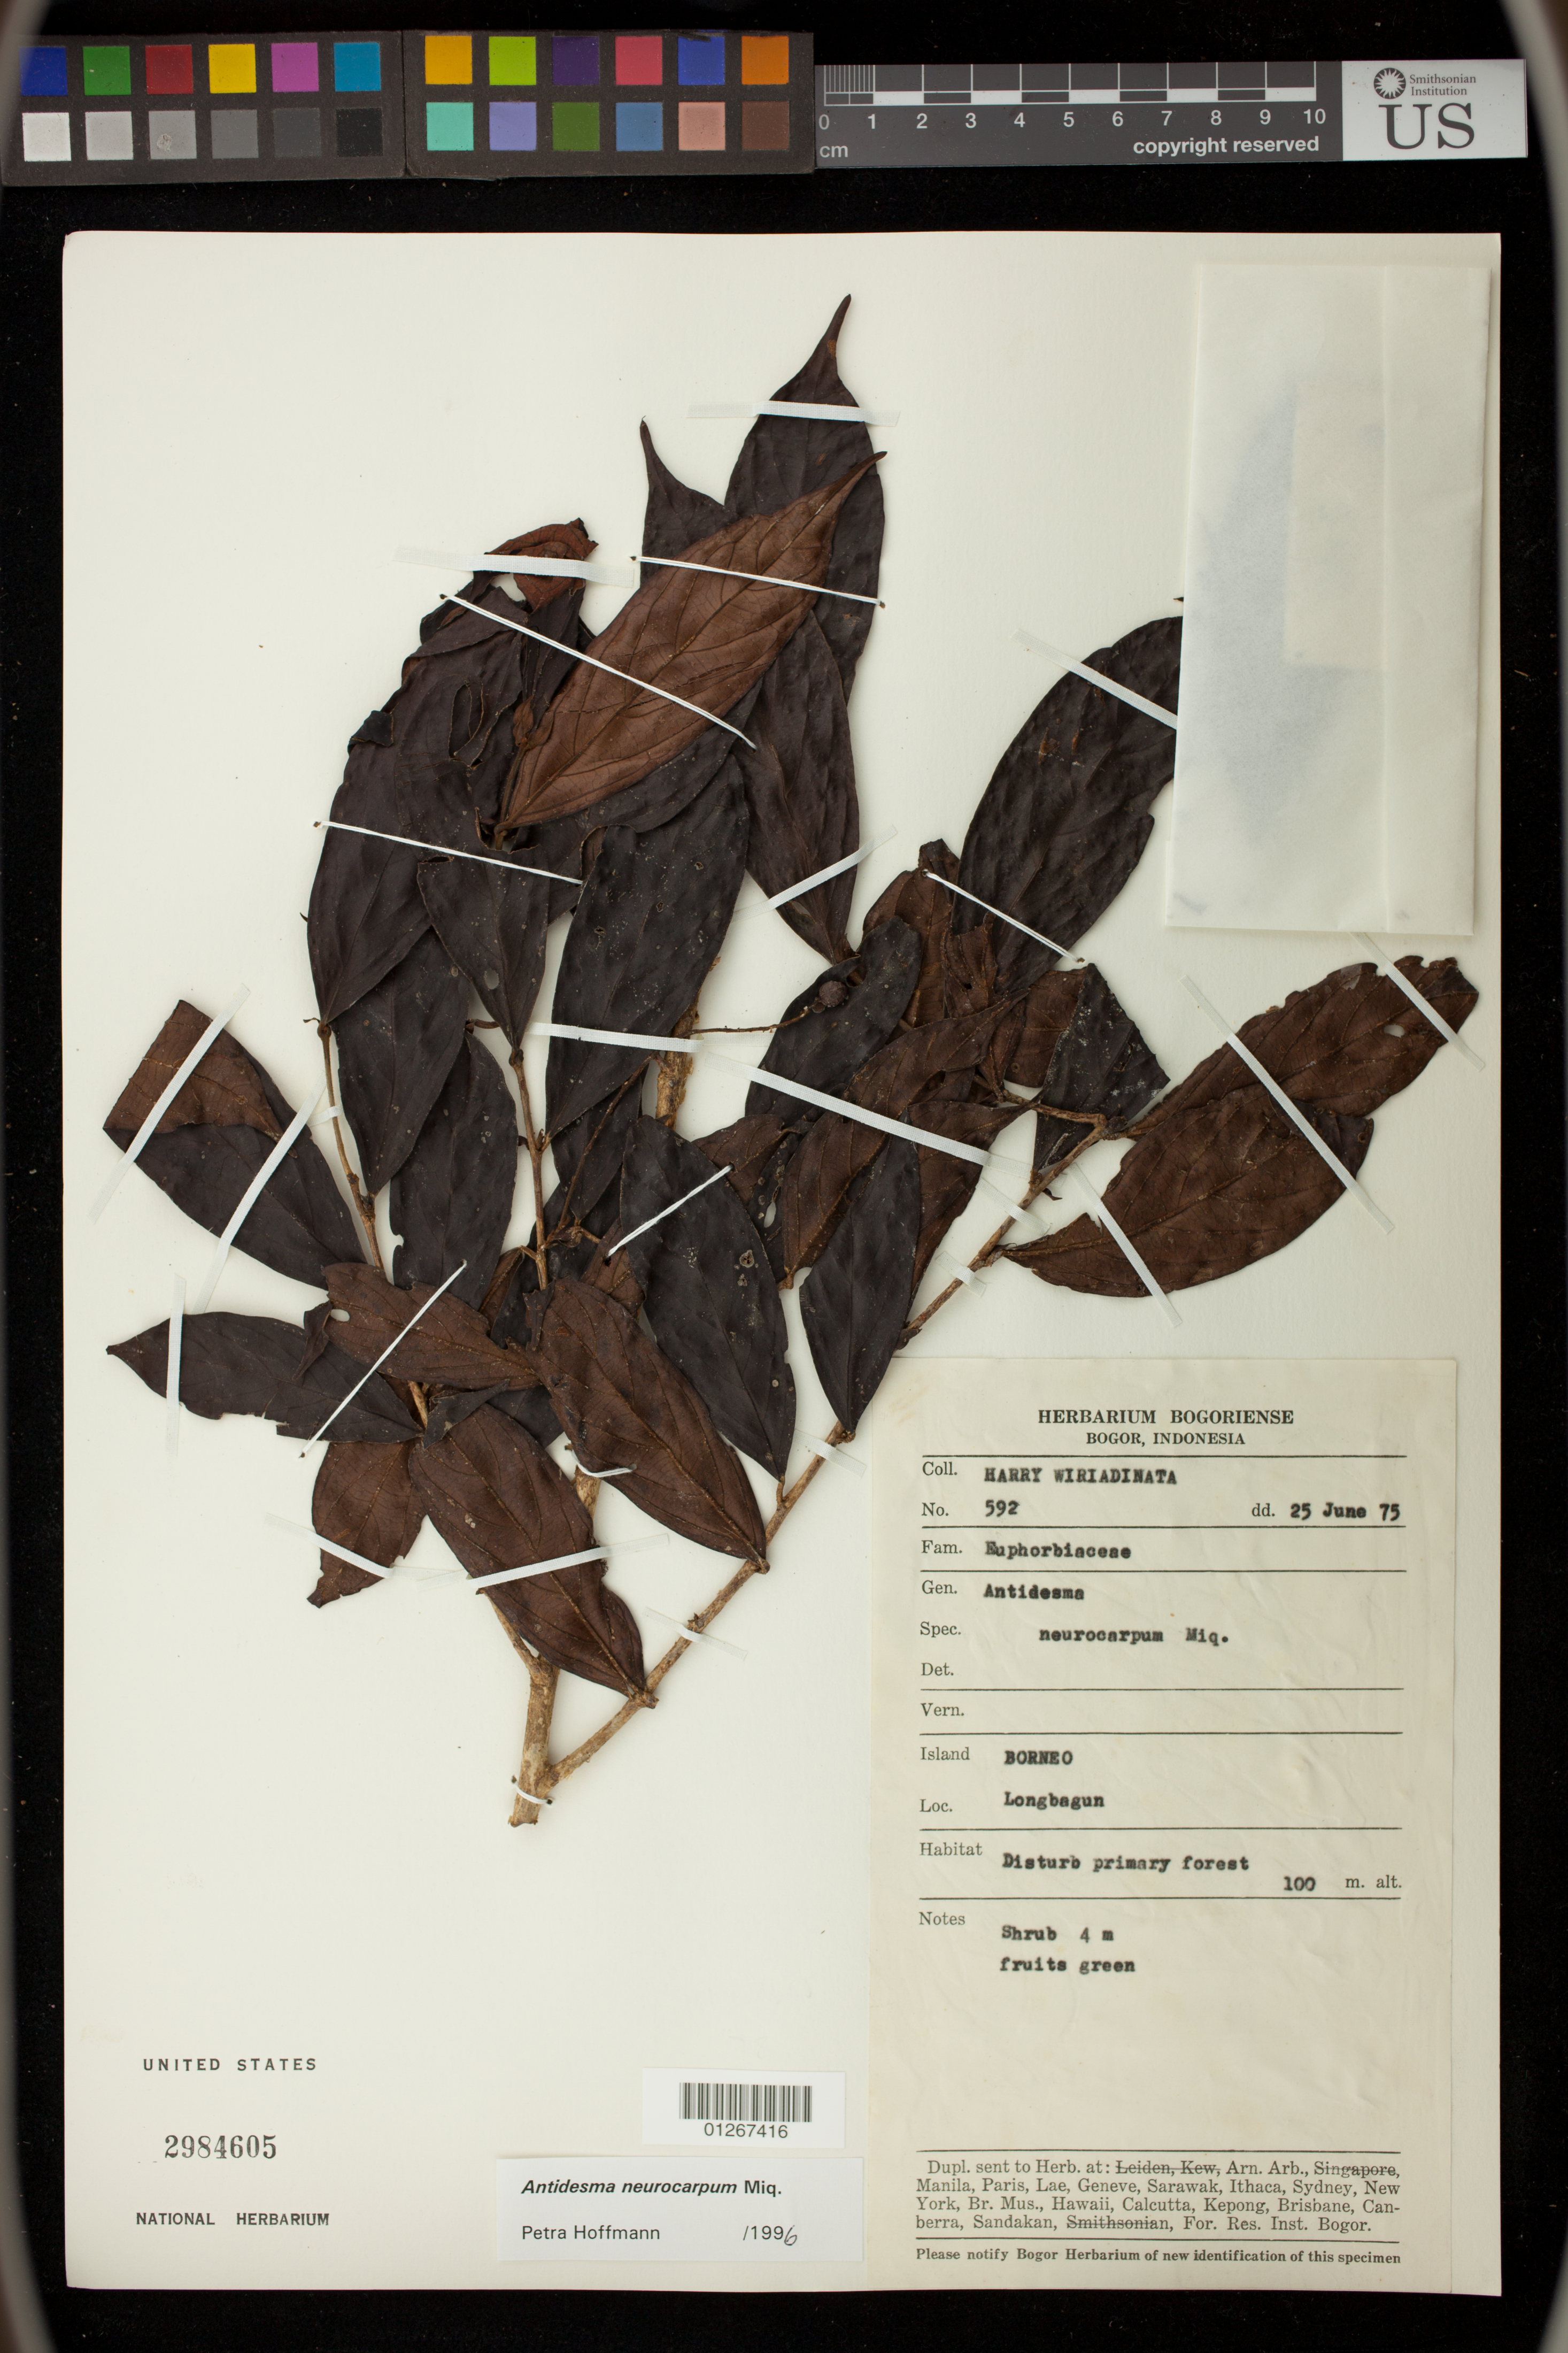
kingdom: Plantae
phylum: Tracheophyta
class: Magnoliopsida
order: Malpighiales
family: Phyllanthaceae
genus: Antidesma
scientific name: Antidesma neurocarpum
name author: Miq.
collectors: H. Wiriadinata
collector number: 592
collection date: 1975-06-25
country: Indonesia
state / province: Kalimantan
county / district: Kalimantan Timur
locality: Island: Borneo.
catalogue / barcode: US 2984605